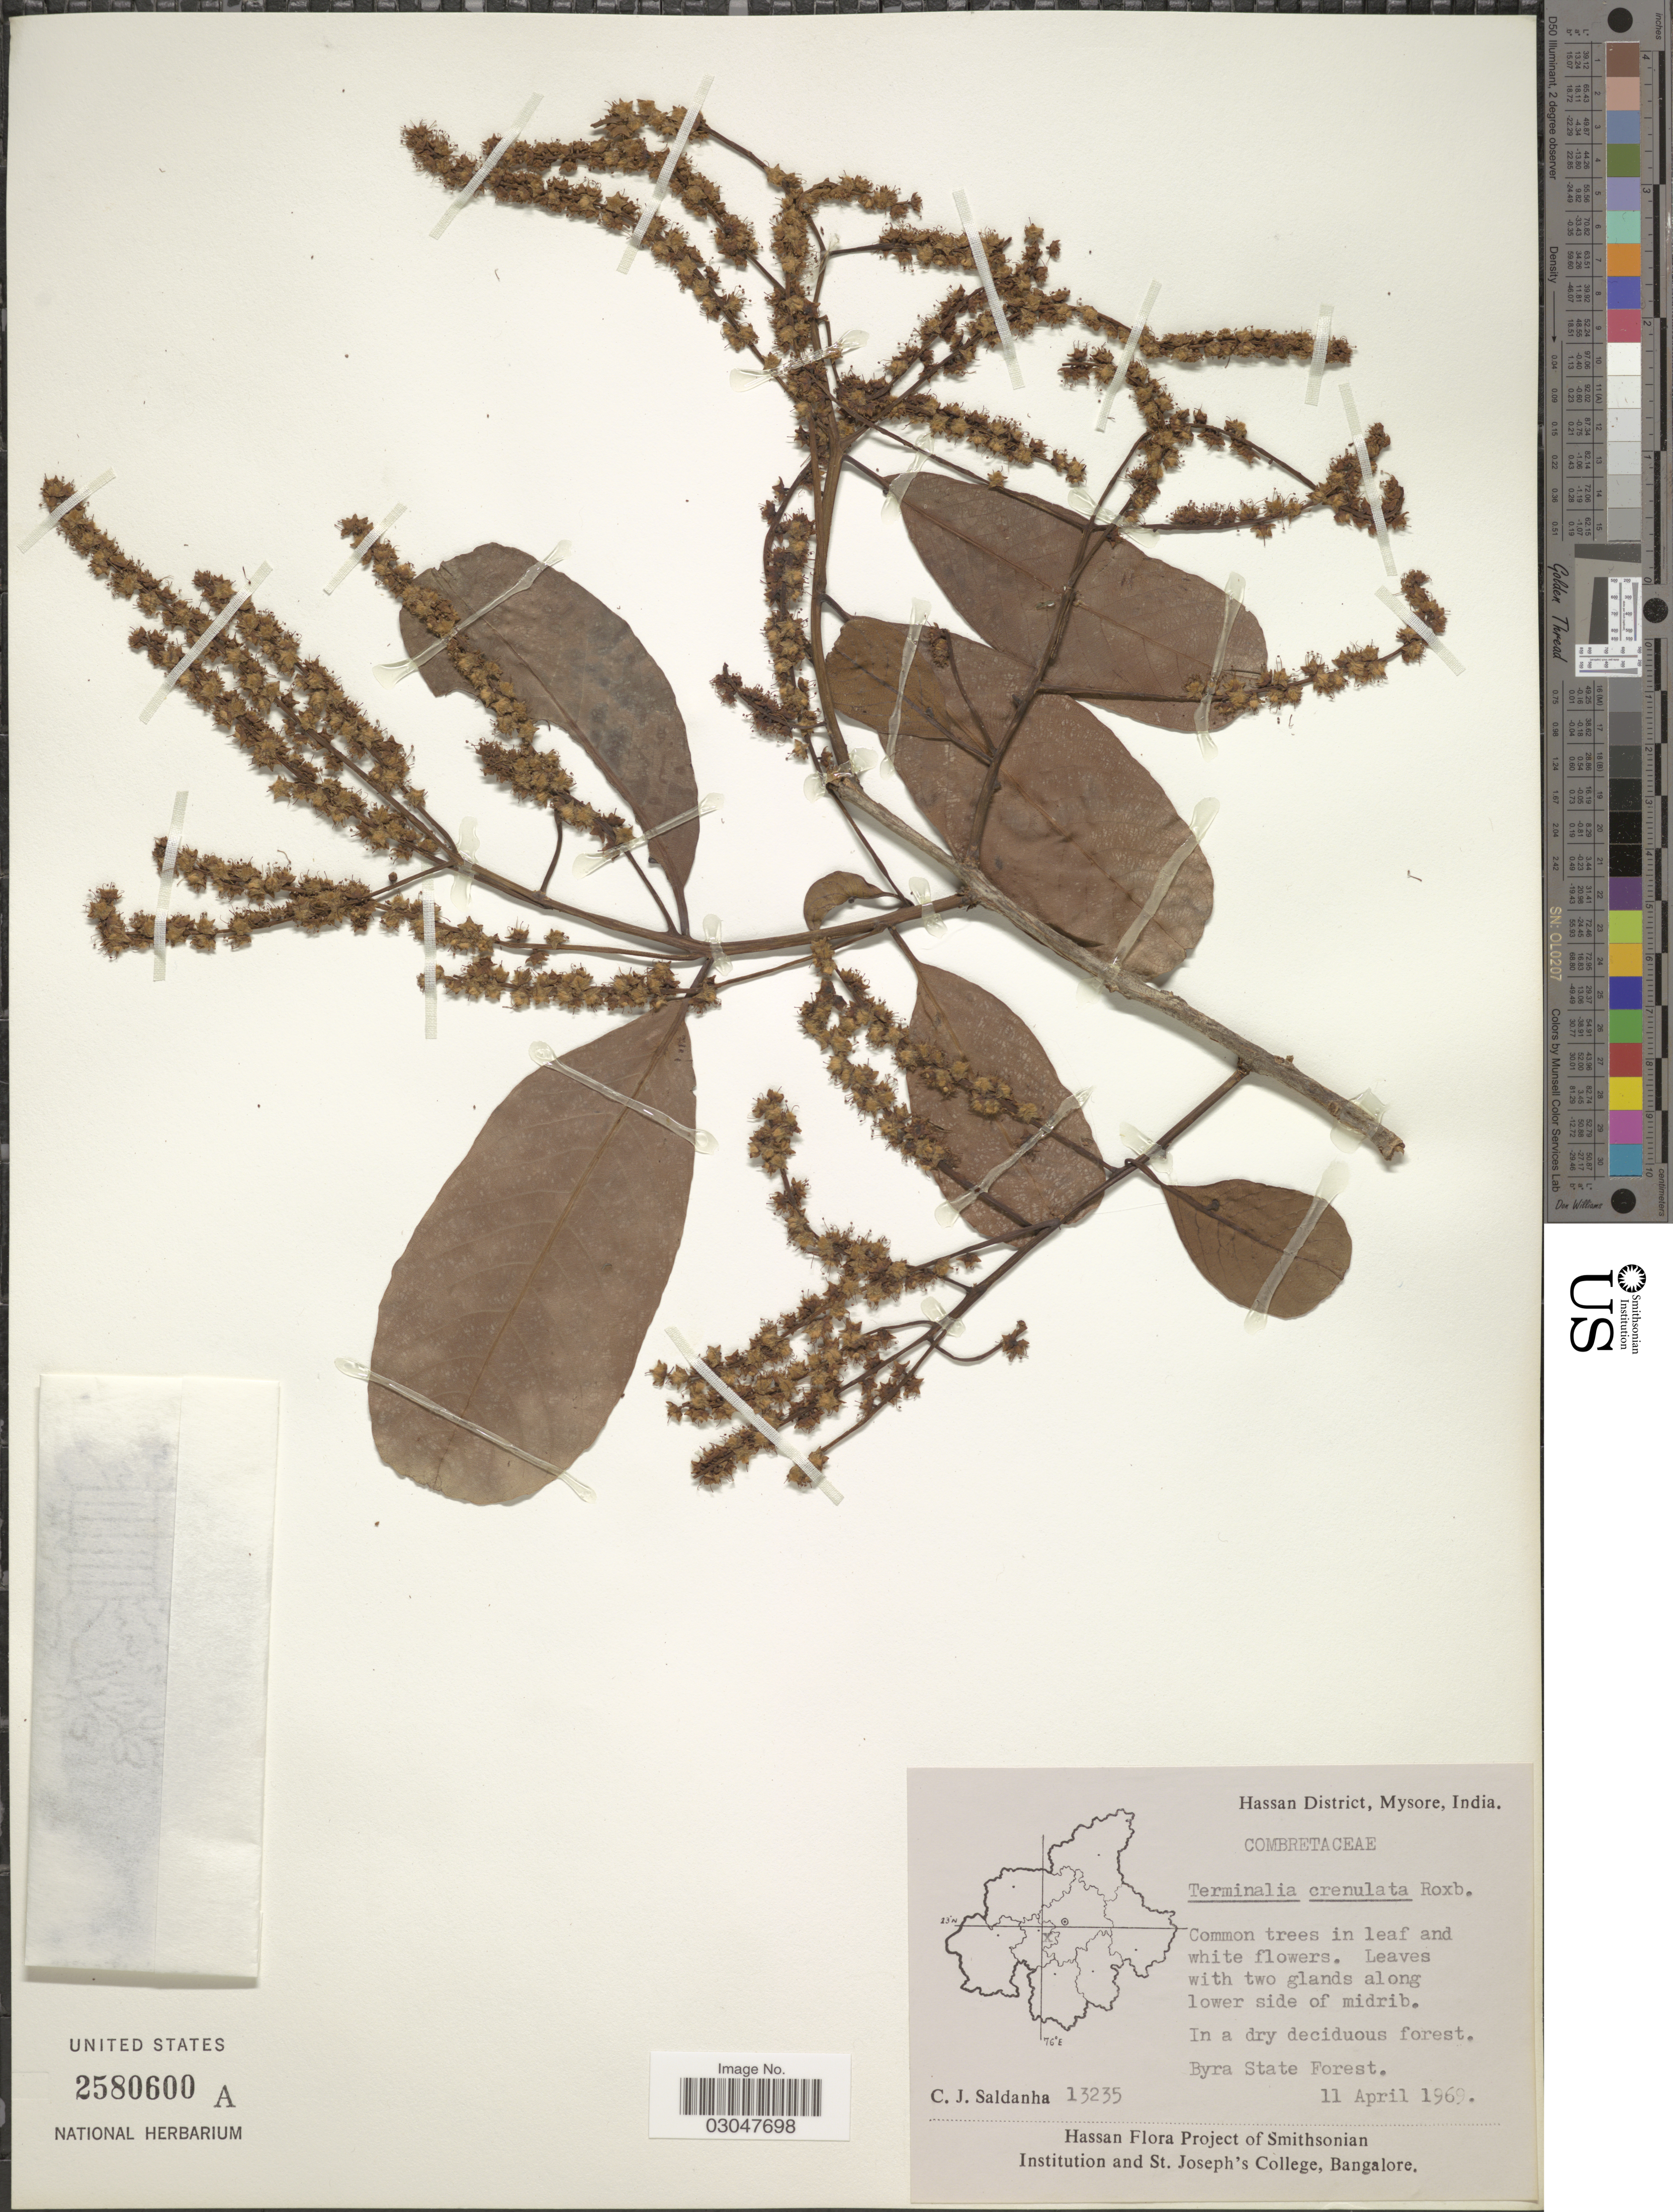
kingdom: Plantae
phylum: Tracheophyta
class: Magnoliopsida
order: Myrtales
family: Combretaceae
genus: Terminalia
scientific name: Terminalia crenulata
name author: A. Roth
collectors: C. J. Saldanha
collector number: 13235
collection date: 1969-04-11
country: India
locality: Hassan District, Mysore. Byra State Forest.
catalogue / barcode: US 2580600A